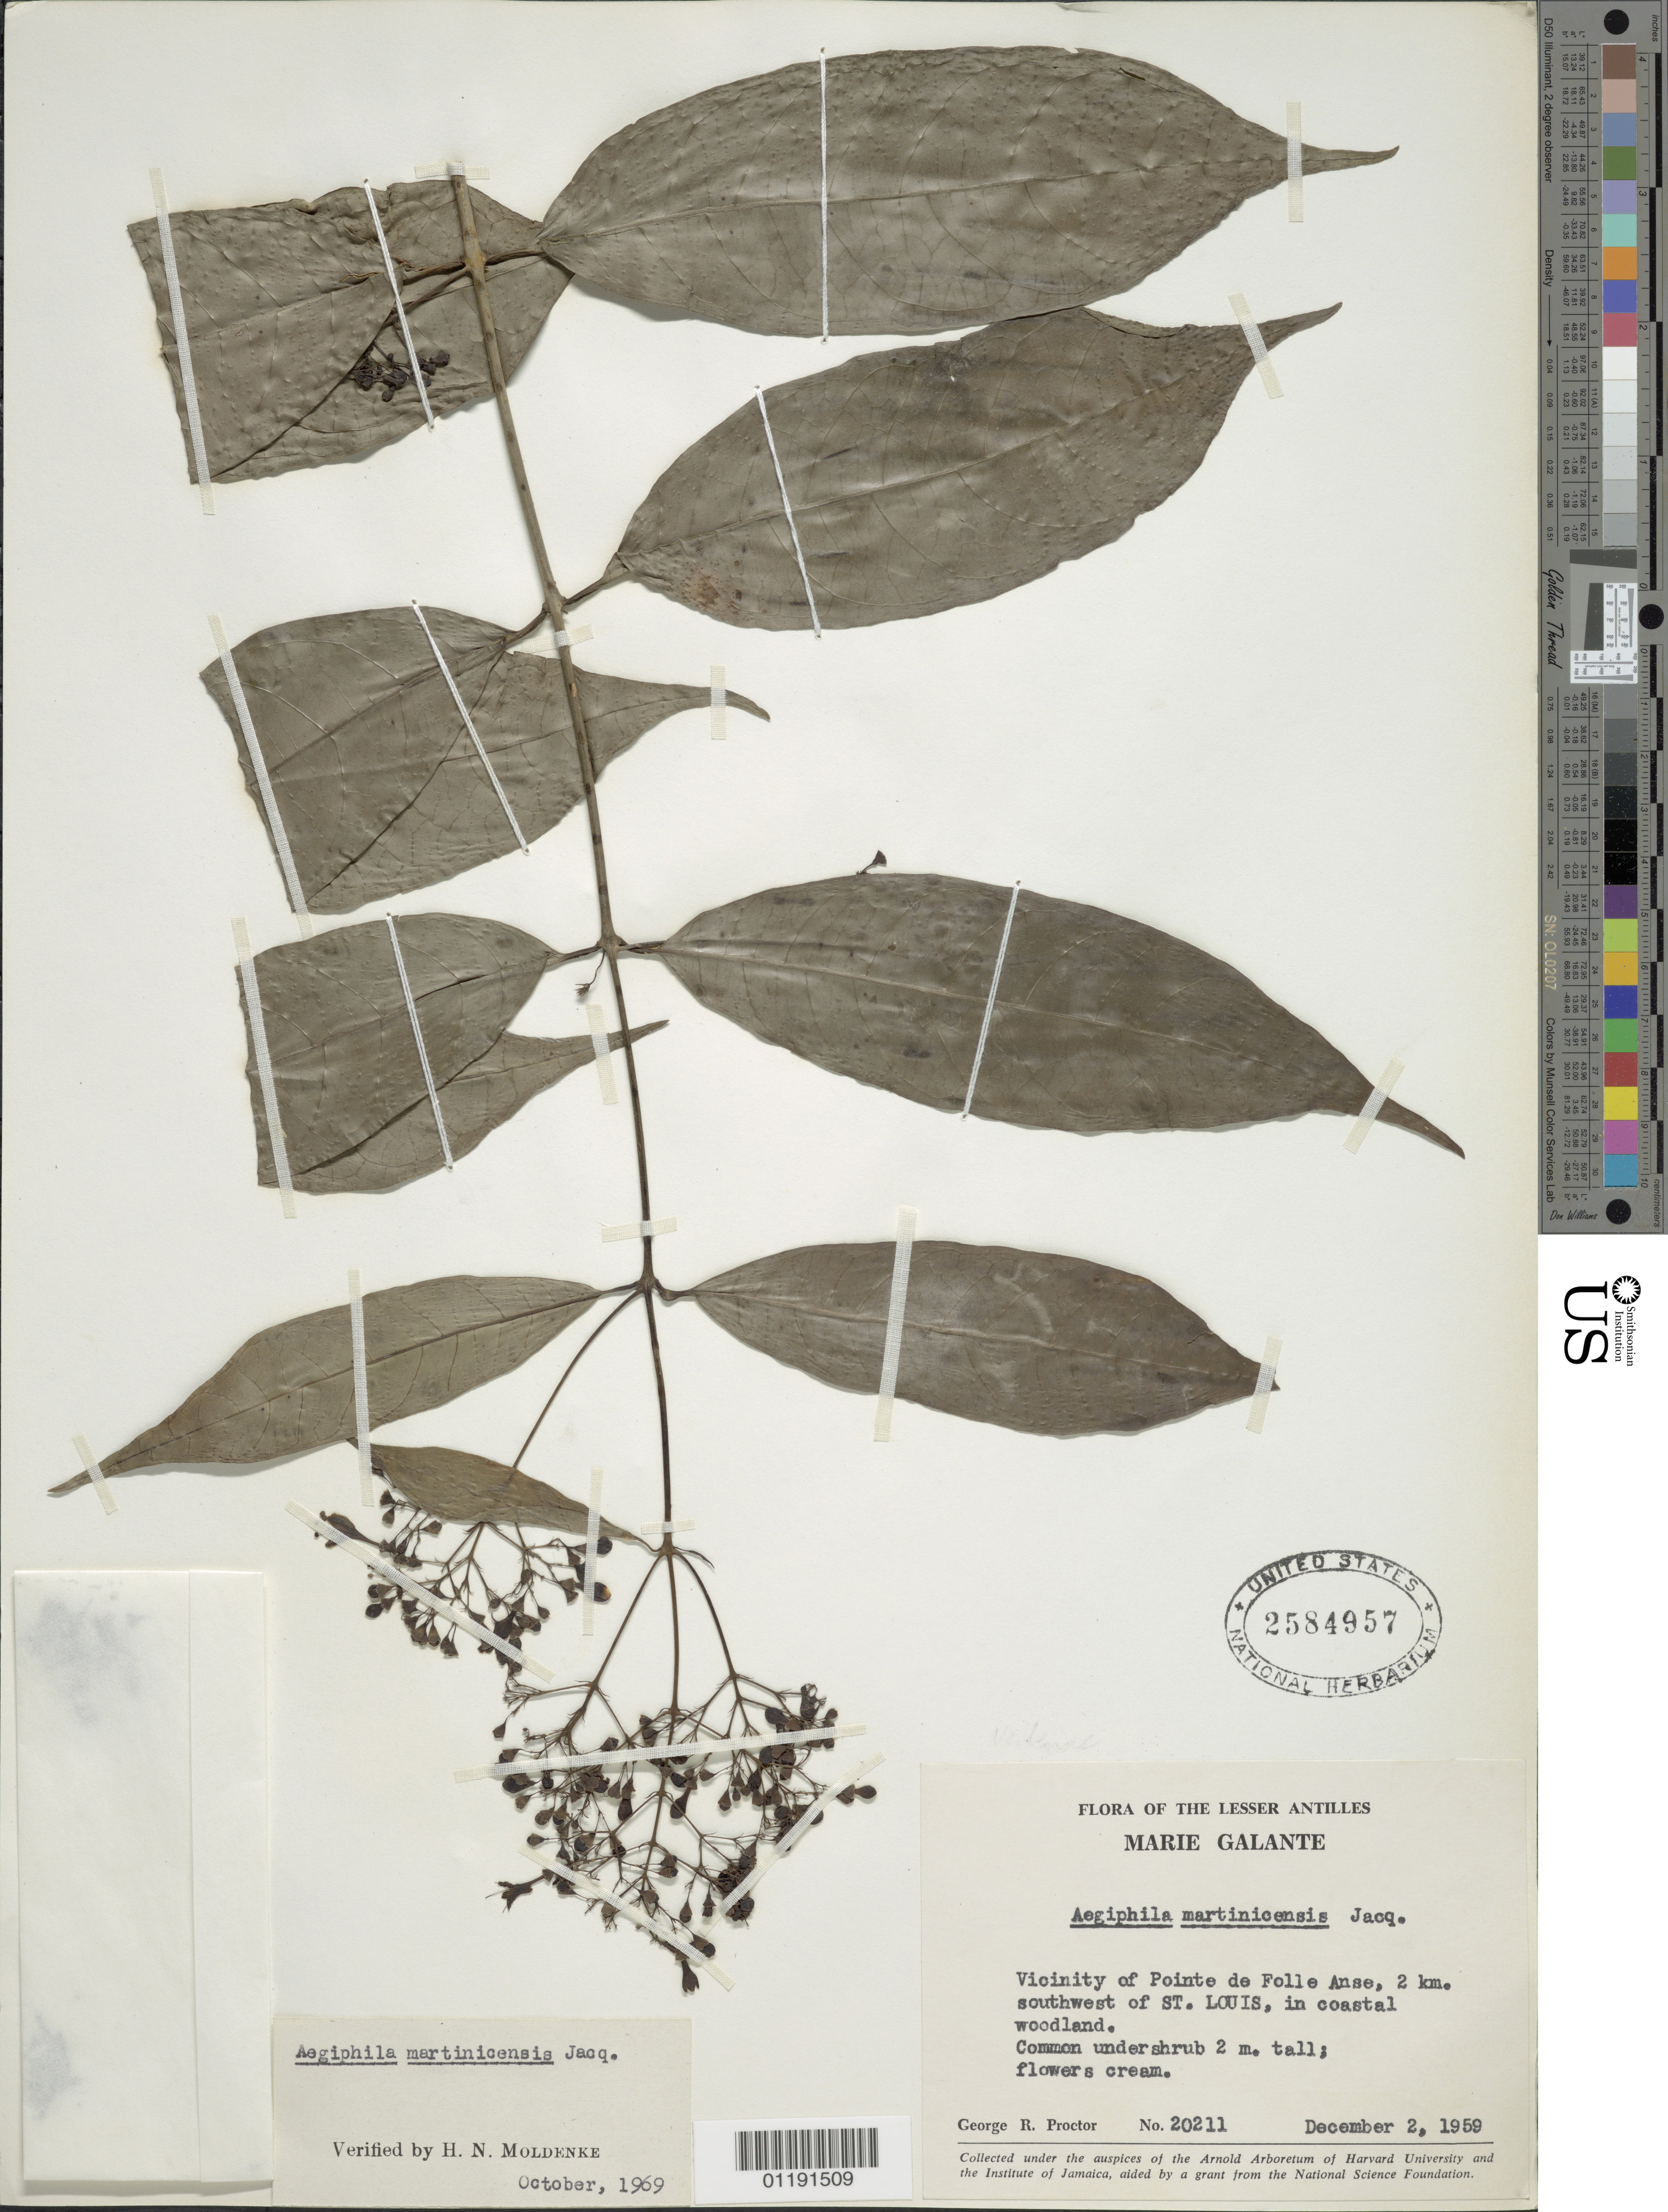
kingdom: Plantae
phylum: Tracheophyta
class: Magnoliopsida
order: Lamiales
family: Lamiaceae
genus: Aegiphila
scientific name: Aegiphila martinicensis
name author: Jacq.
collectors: G. Proctor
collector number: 20211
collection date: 1959-12-02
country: Guadeloupe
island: Marie Galante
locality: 2 km. SW of St. Louis, Vicinity of Pointe de Folle Anse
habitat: Coastal woodland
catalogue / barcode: US 2584957